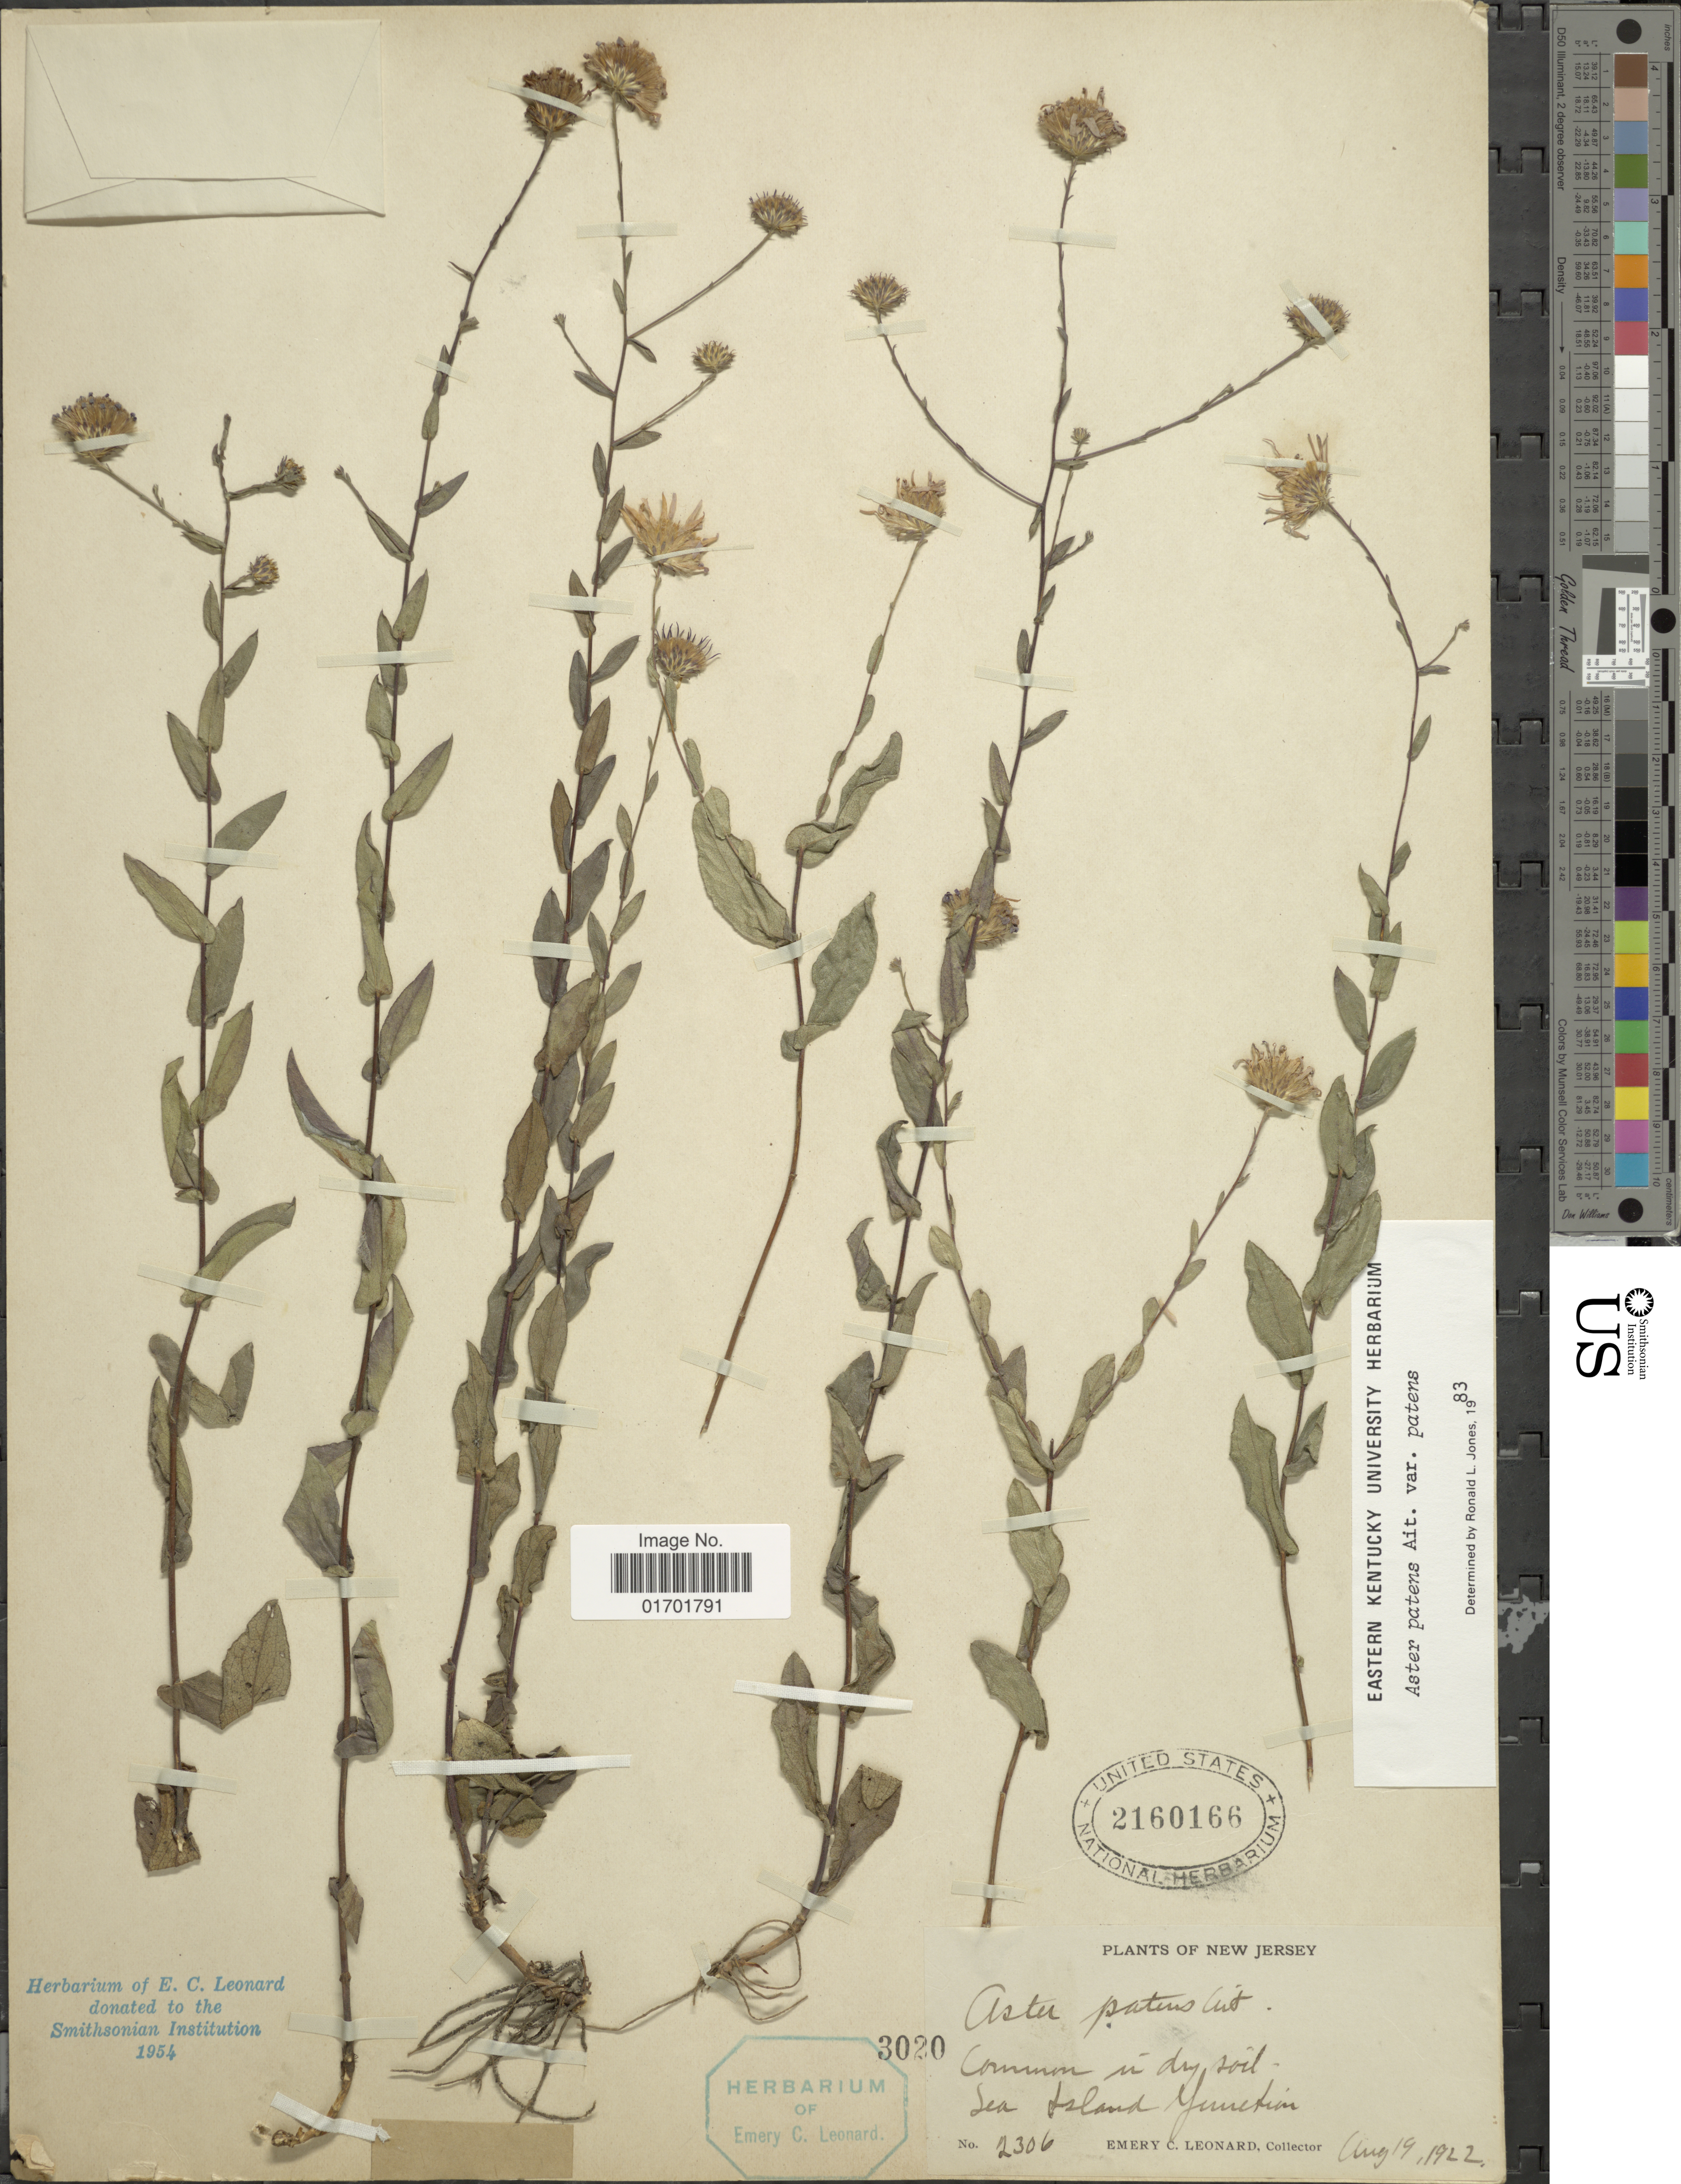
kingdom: Plantae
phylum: Tracheophyta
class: Magnoliopsida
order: Asterales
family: Asteraceae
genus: Symphyotrichum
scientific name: Symphyotrichum patens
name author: (Aiton) G.L. Nesom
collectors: E. C. Leonard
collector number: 2306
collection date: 1922-08-19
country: United States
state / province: New Jersey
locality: Sea Island, Junction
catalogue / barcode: US 2160166